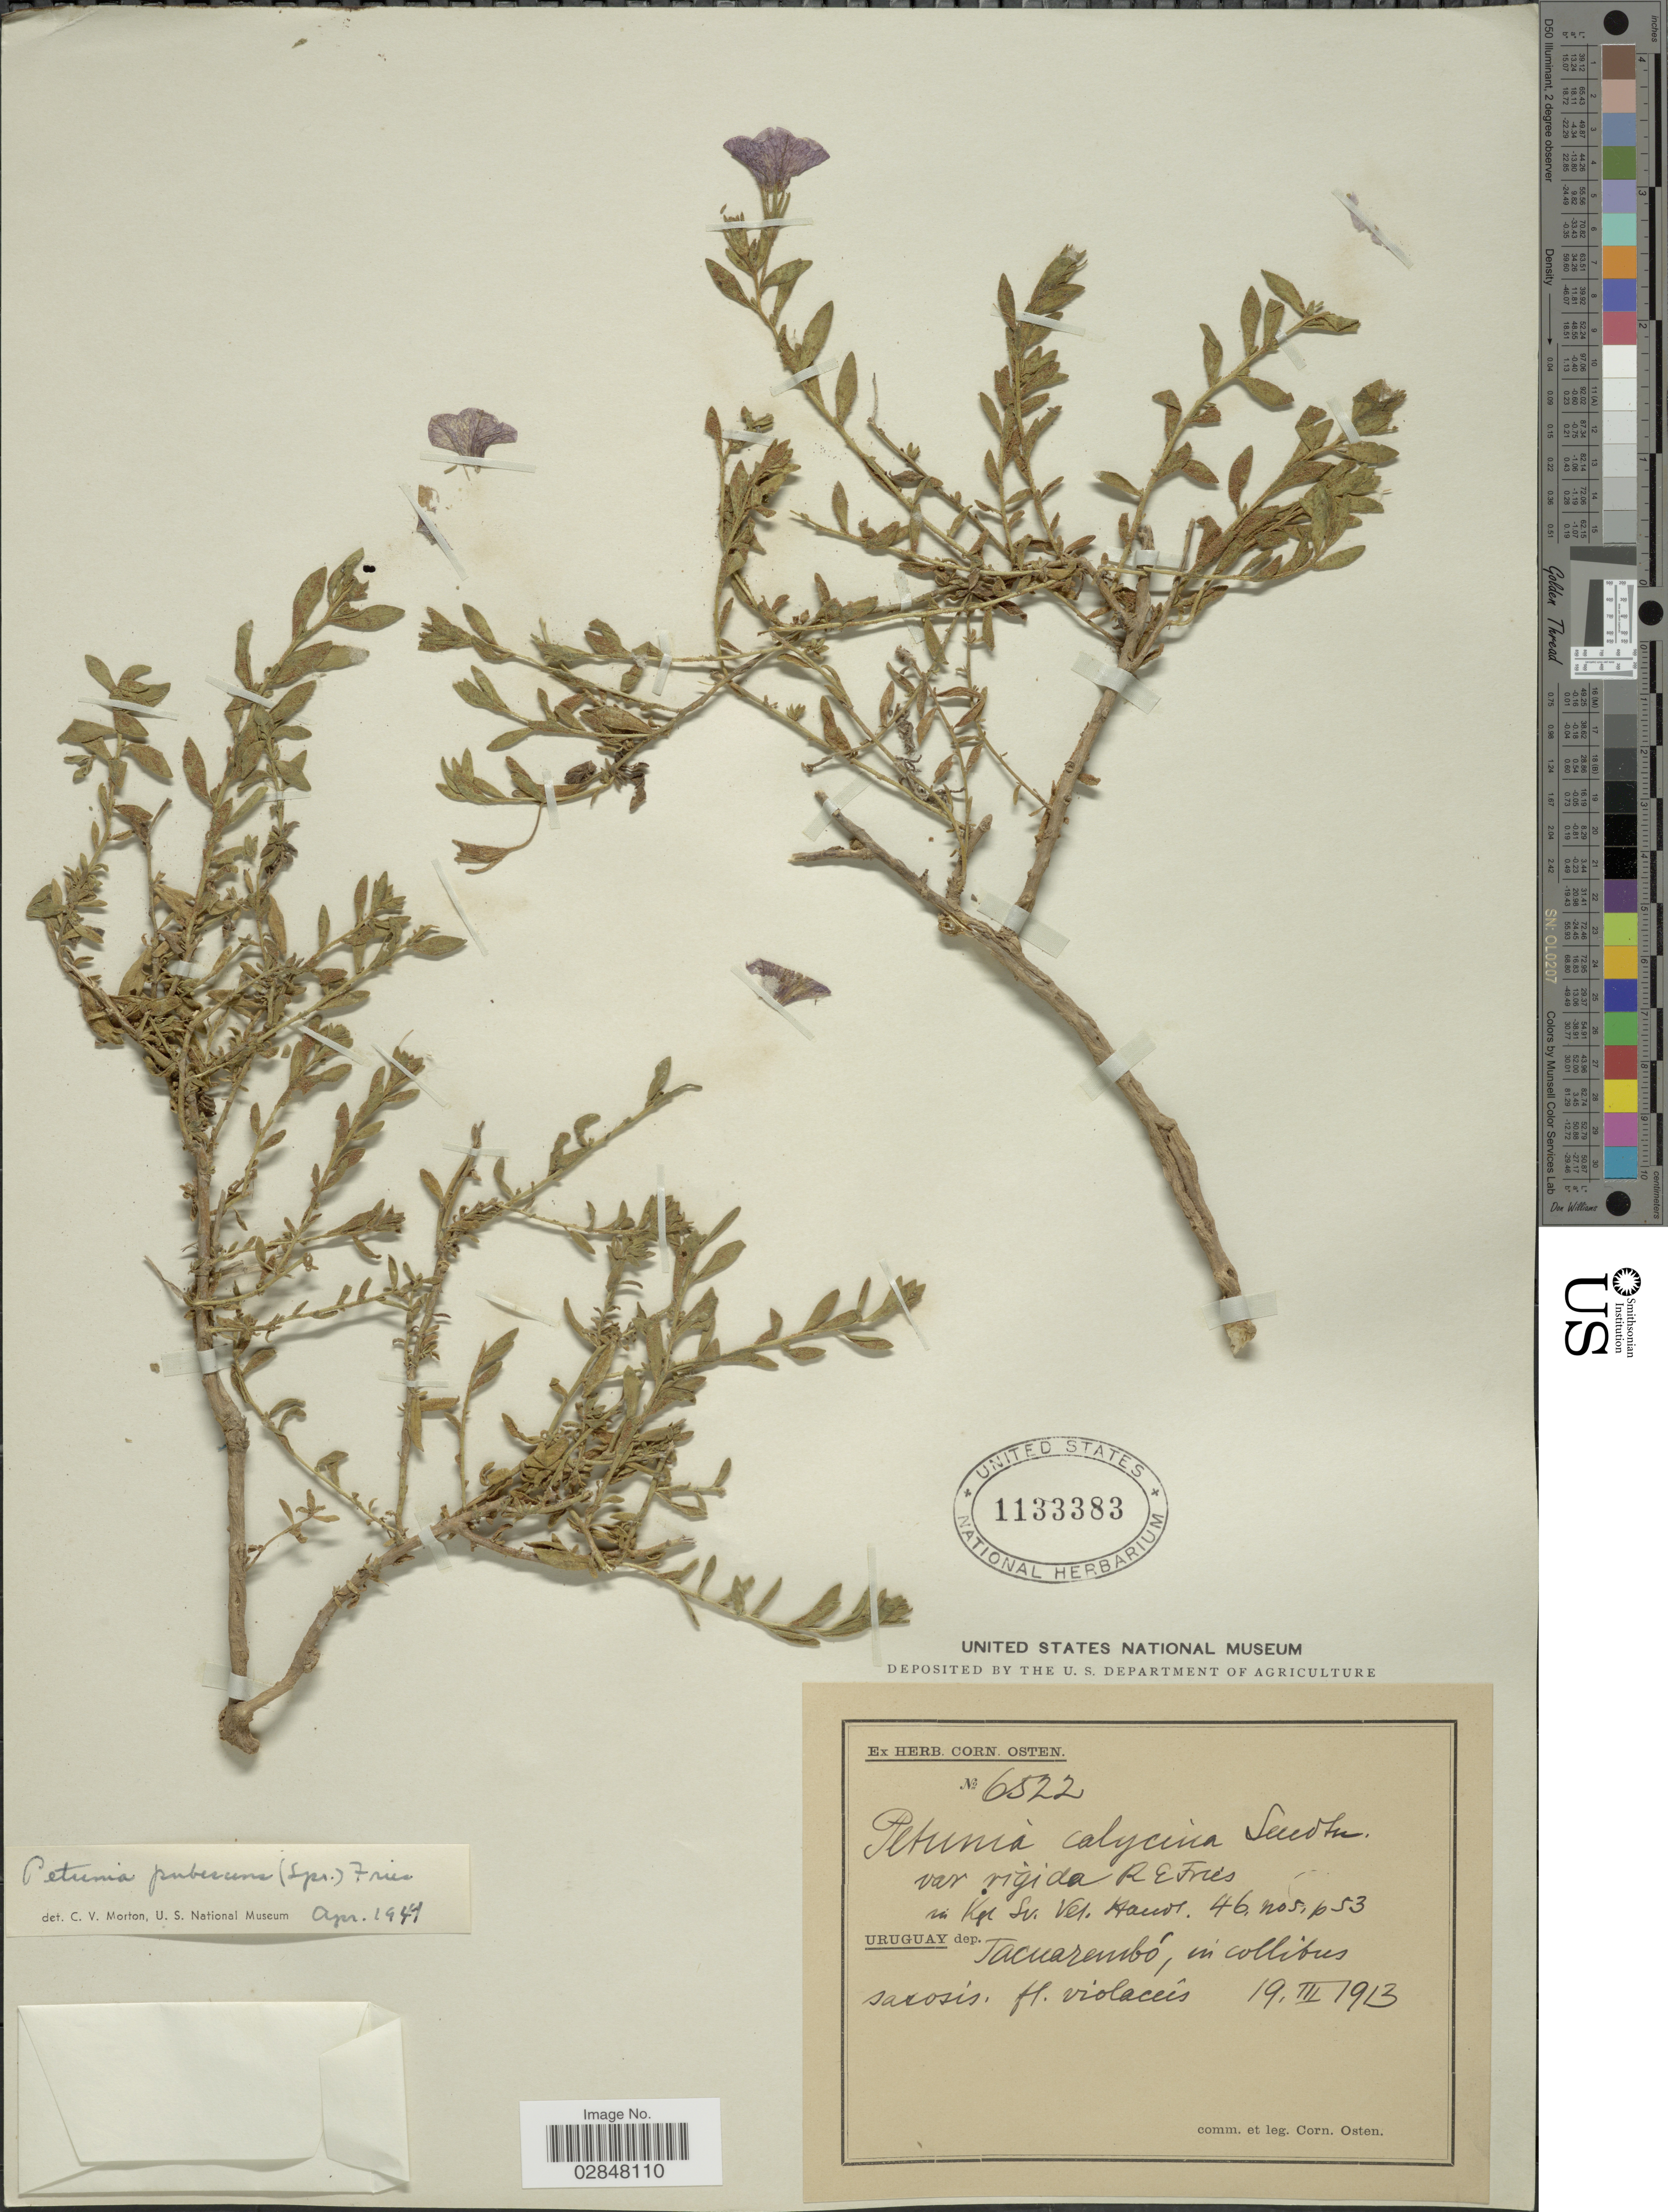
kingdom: Plantae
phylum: Tracheophyta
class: Magnoliopsida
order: Solanales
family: Solanaceae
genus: Petunia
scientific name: Petunia pubescens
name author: R.E. Fr.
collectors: C. Osten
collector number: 6522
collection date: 1913-03-19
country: Uruguay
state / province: Tacuarembó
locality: Dep. Tacuarembó, in collibus saxosis.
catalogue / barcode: US 1133383